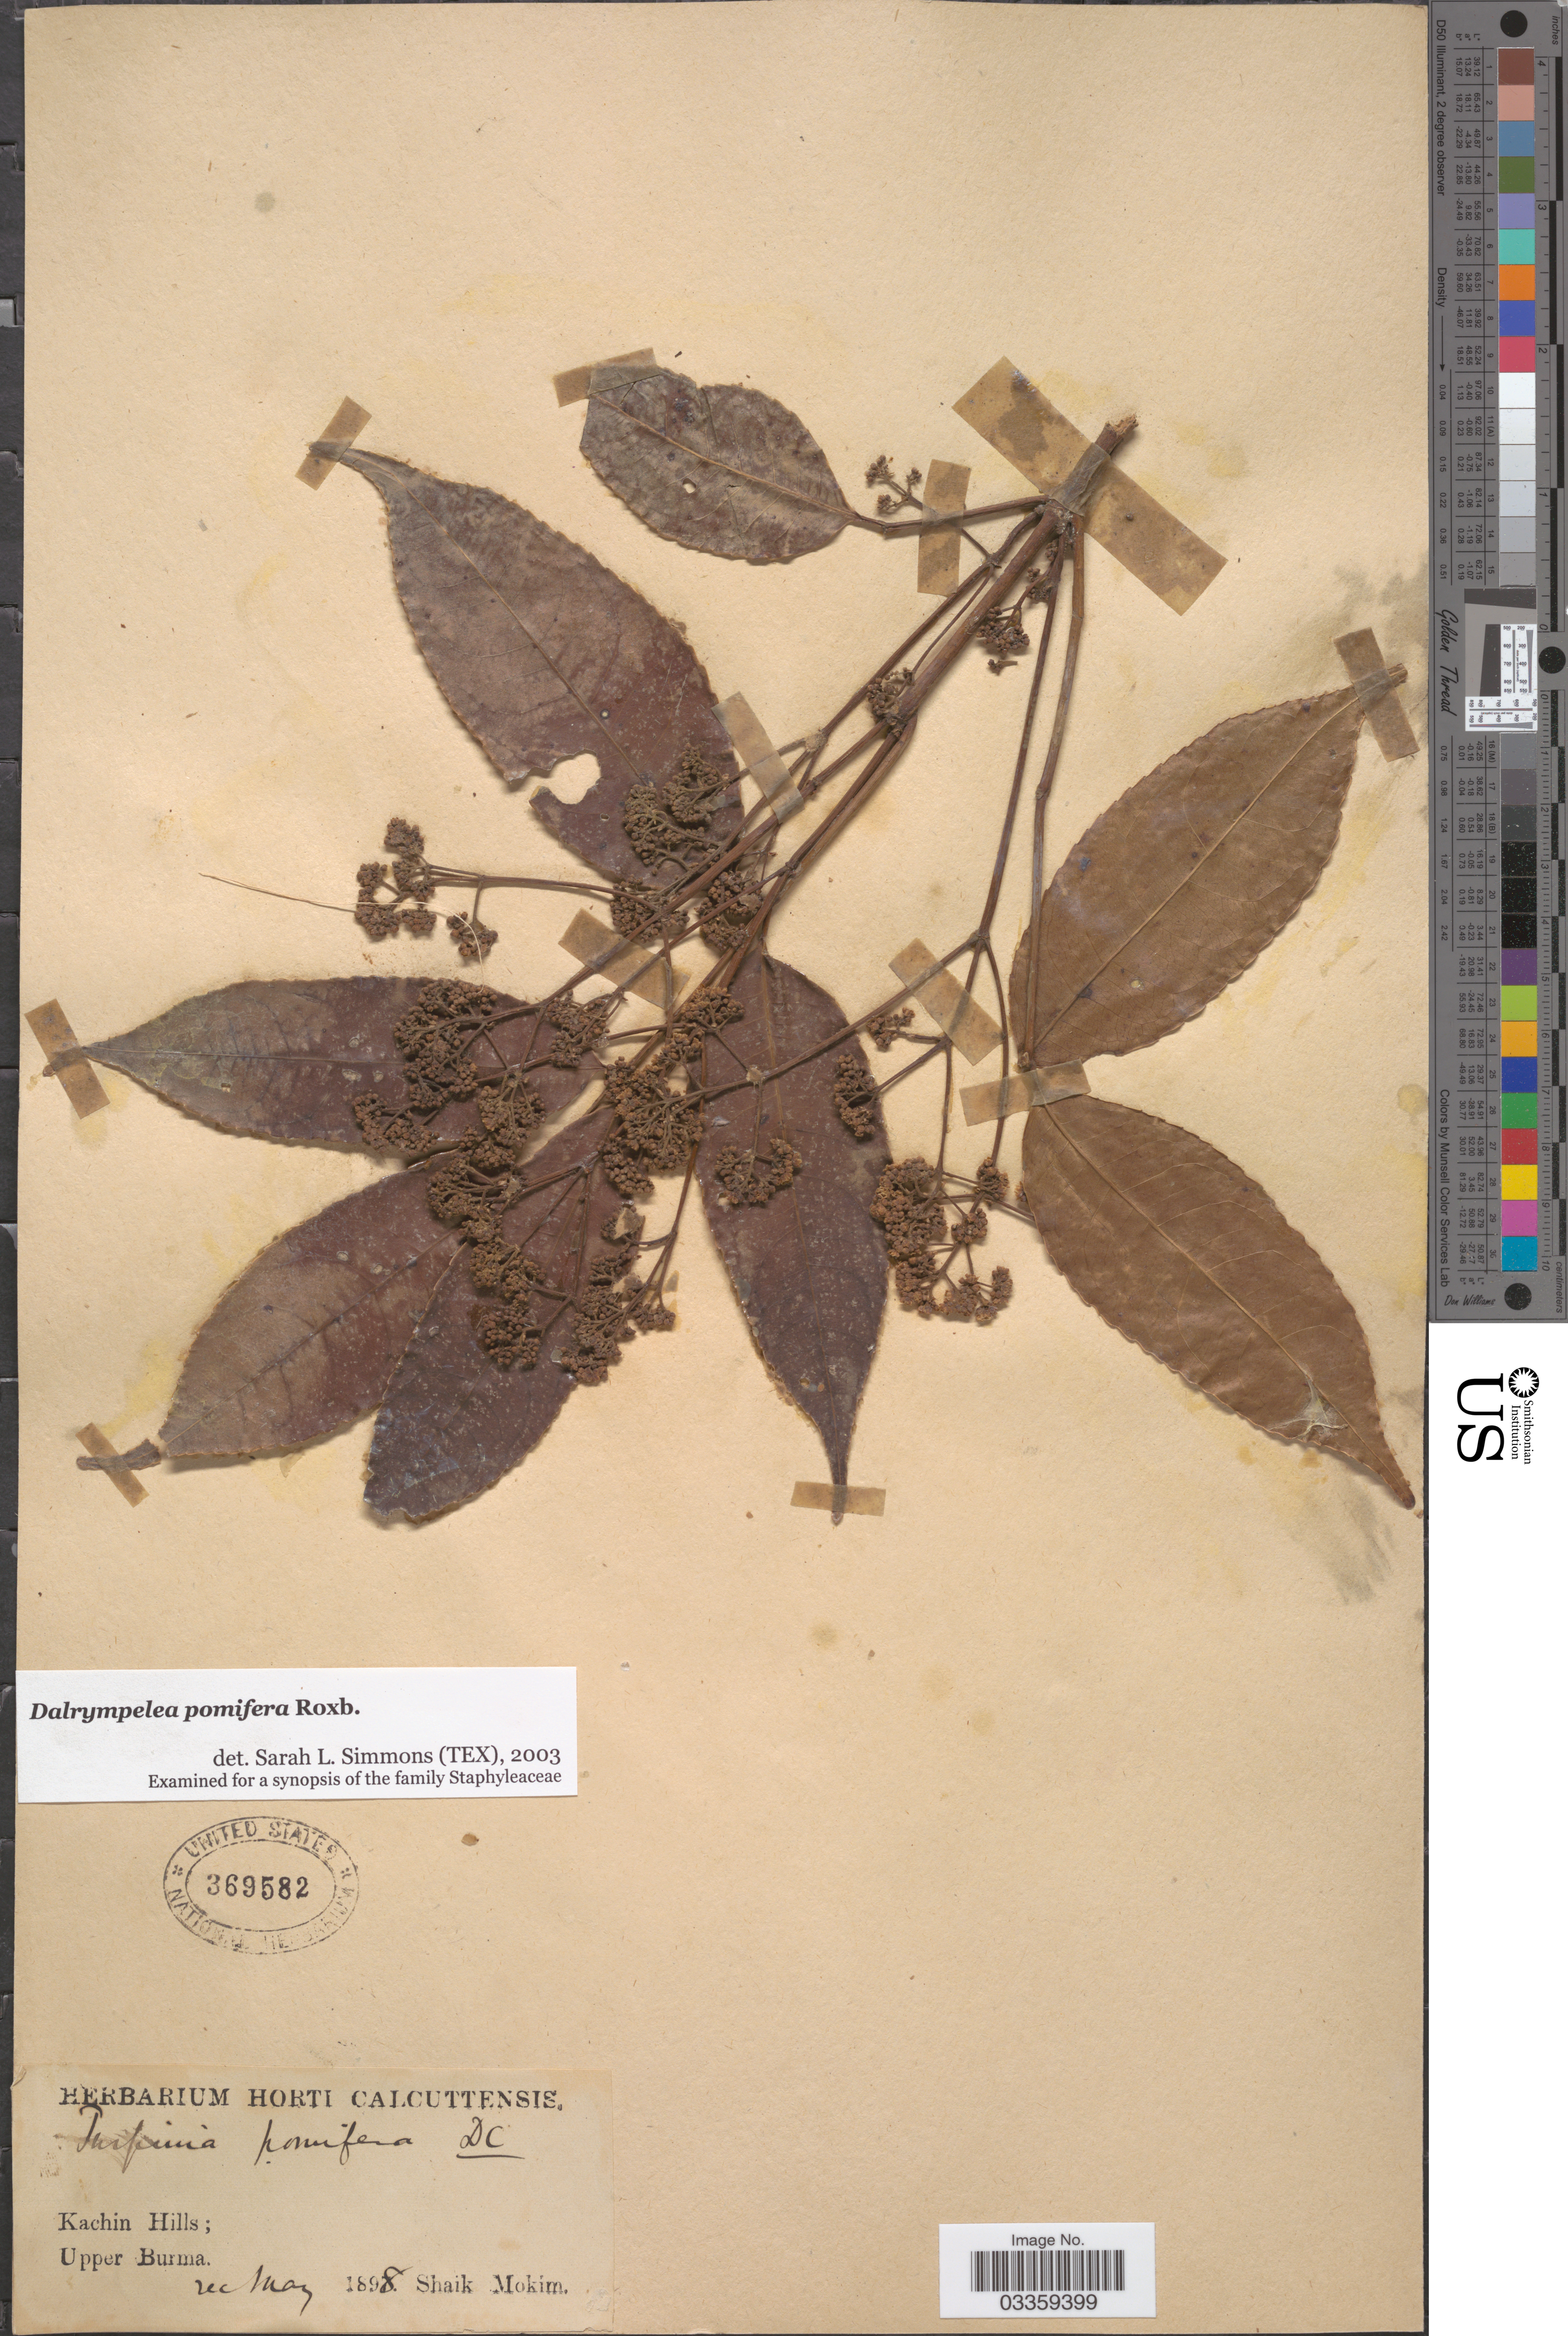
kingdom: Plantae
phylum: Tracheophyta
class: Magnoliopsida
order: Crossosomatales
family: Staphyleaceae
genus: Dalrympelea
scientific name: Dalrympelea pomifera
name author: Roxb.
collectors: S. Mokim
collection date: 1898-05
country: Myanmar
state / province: Kachin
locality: Kachin Hills; Upper Burma.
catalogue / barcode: US 369582